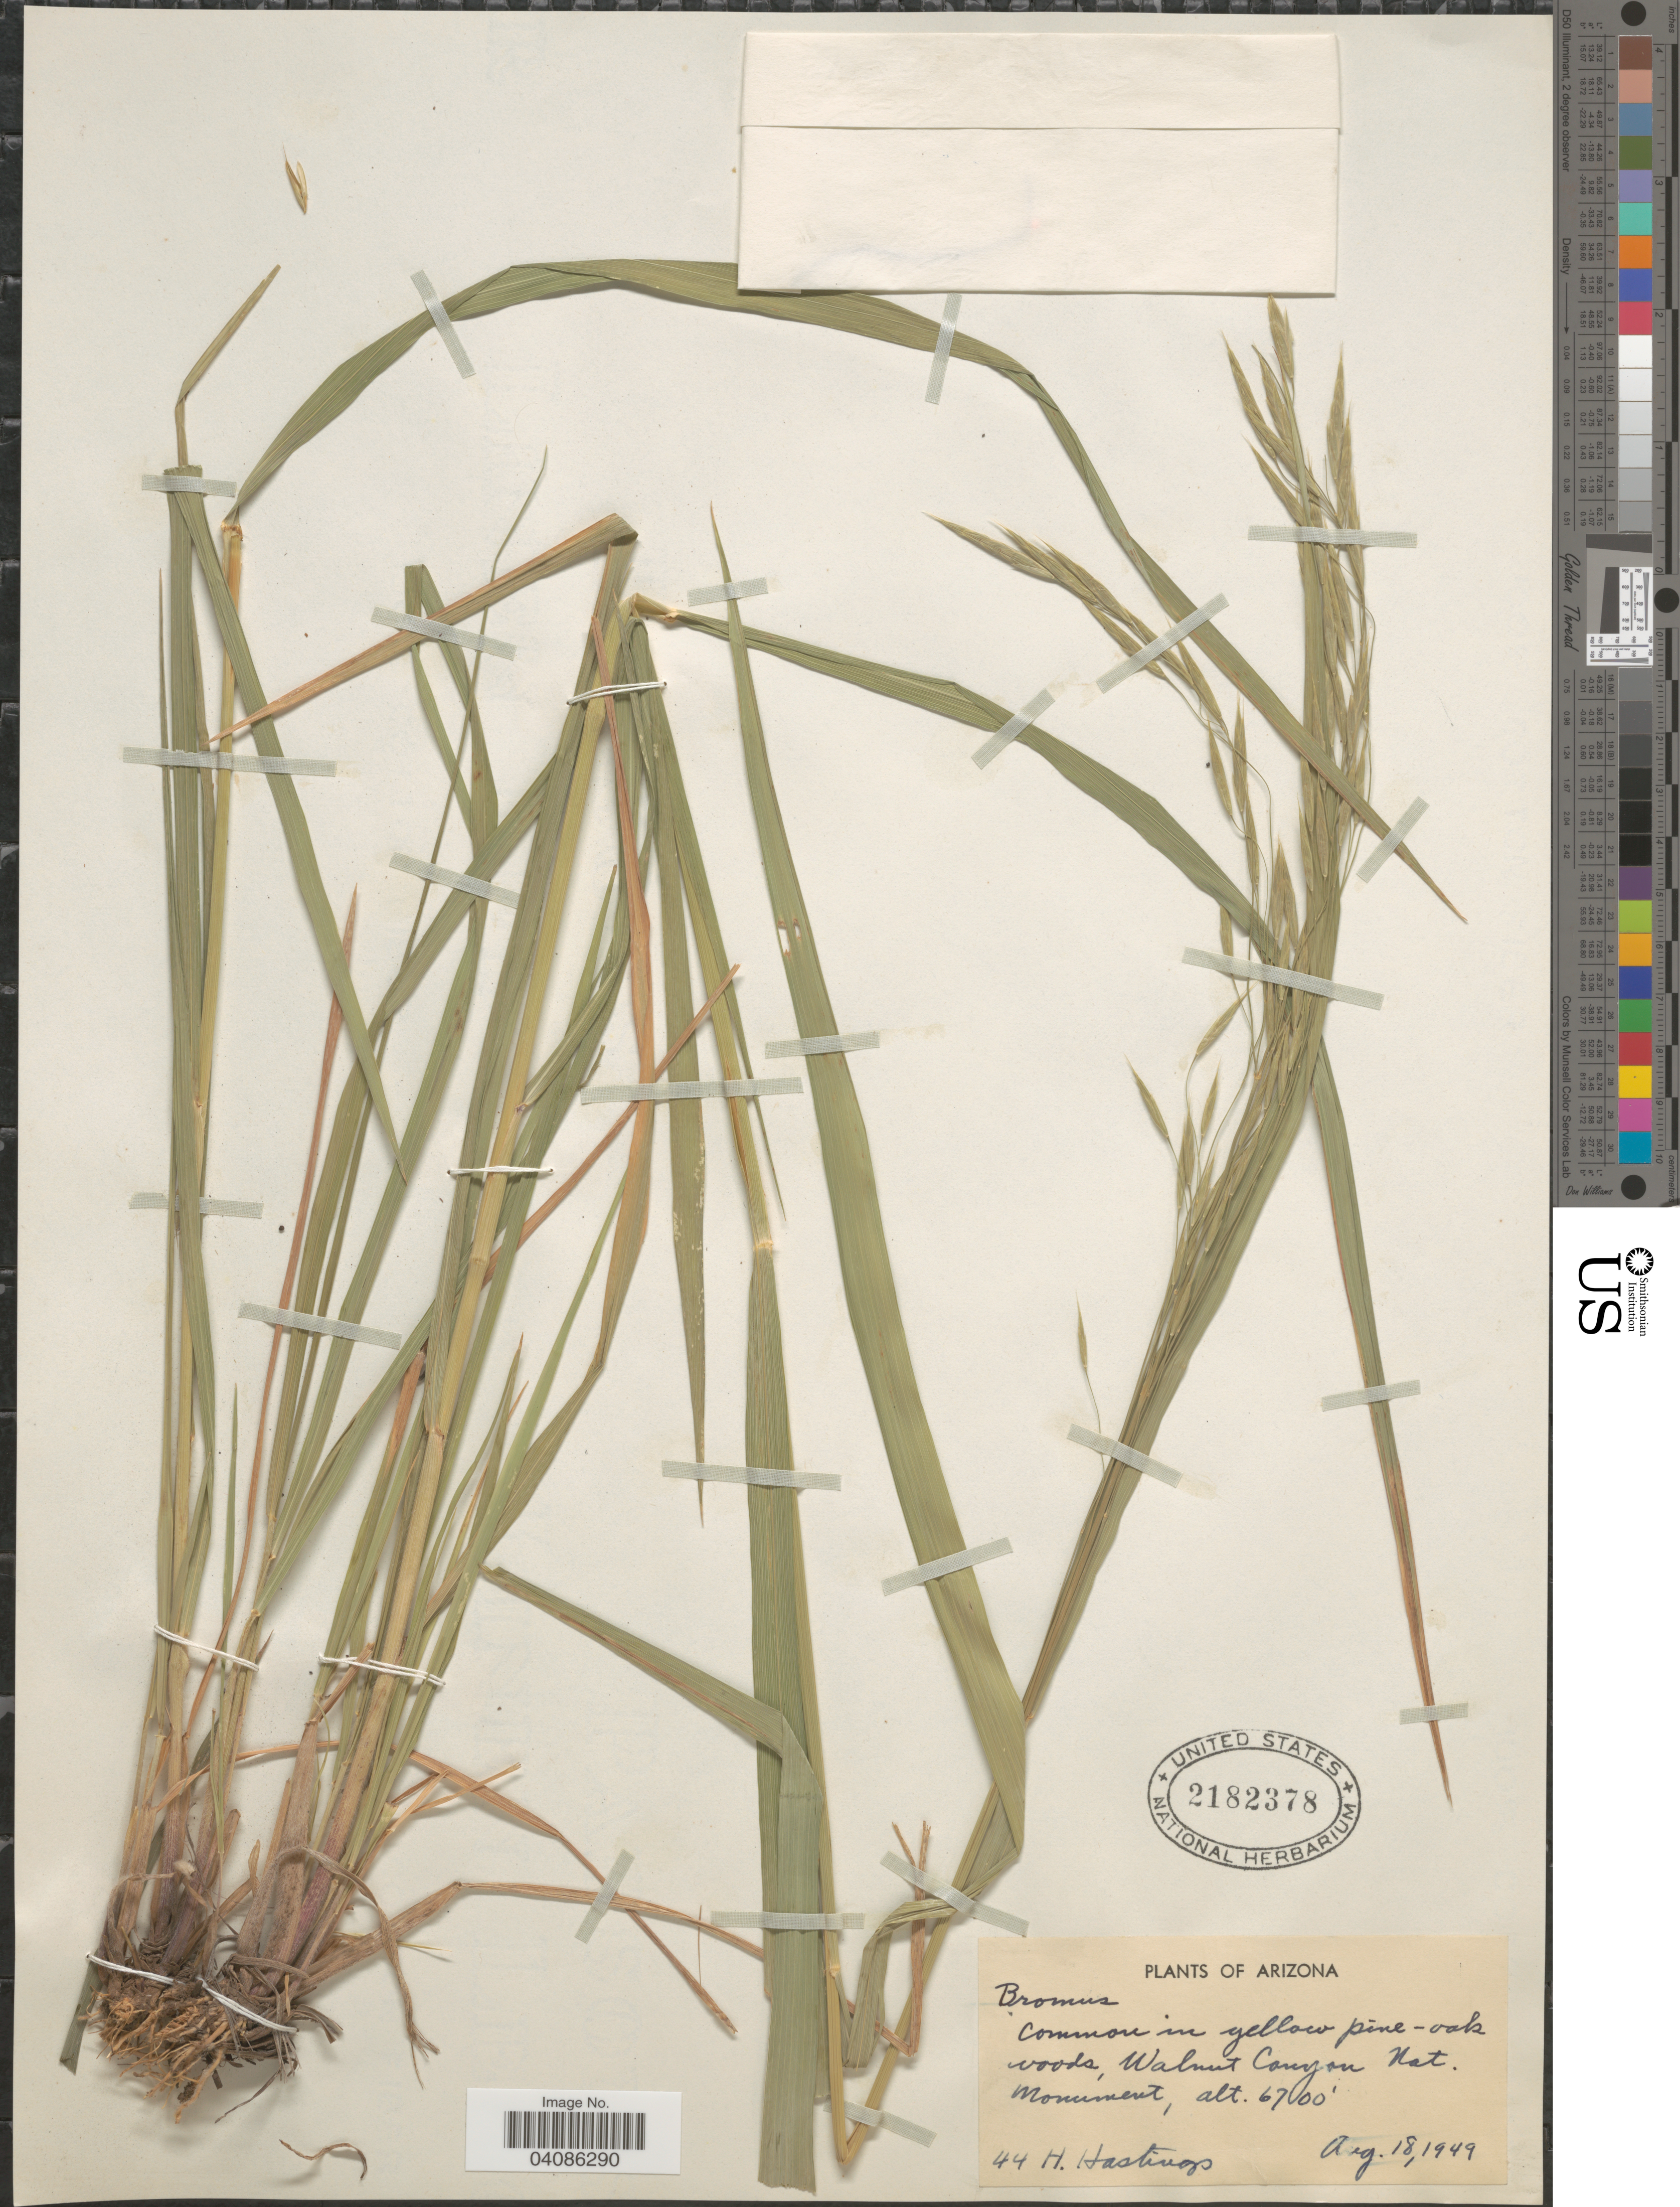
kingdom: Plantae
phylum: Tracheophyta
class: Liliopsida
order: Poales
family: Poaceae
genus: Bromus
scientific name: Bromus sp.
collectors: H. Hastings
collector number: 44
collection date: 1949-08-18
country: United States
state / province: Arizona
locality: In yellow pine-oak woods, Walnut Canyon Nat. Monument.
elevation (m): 2042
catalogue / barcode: US 2182378